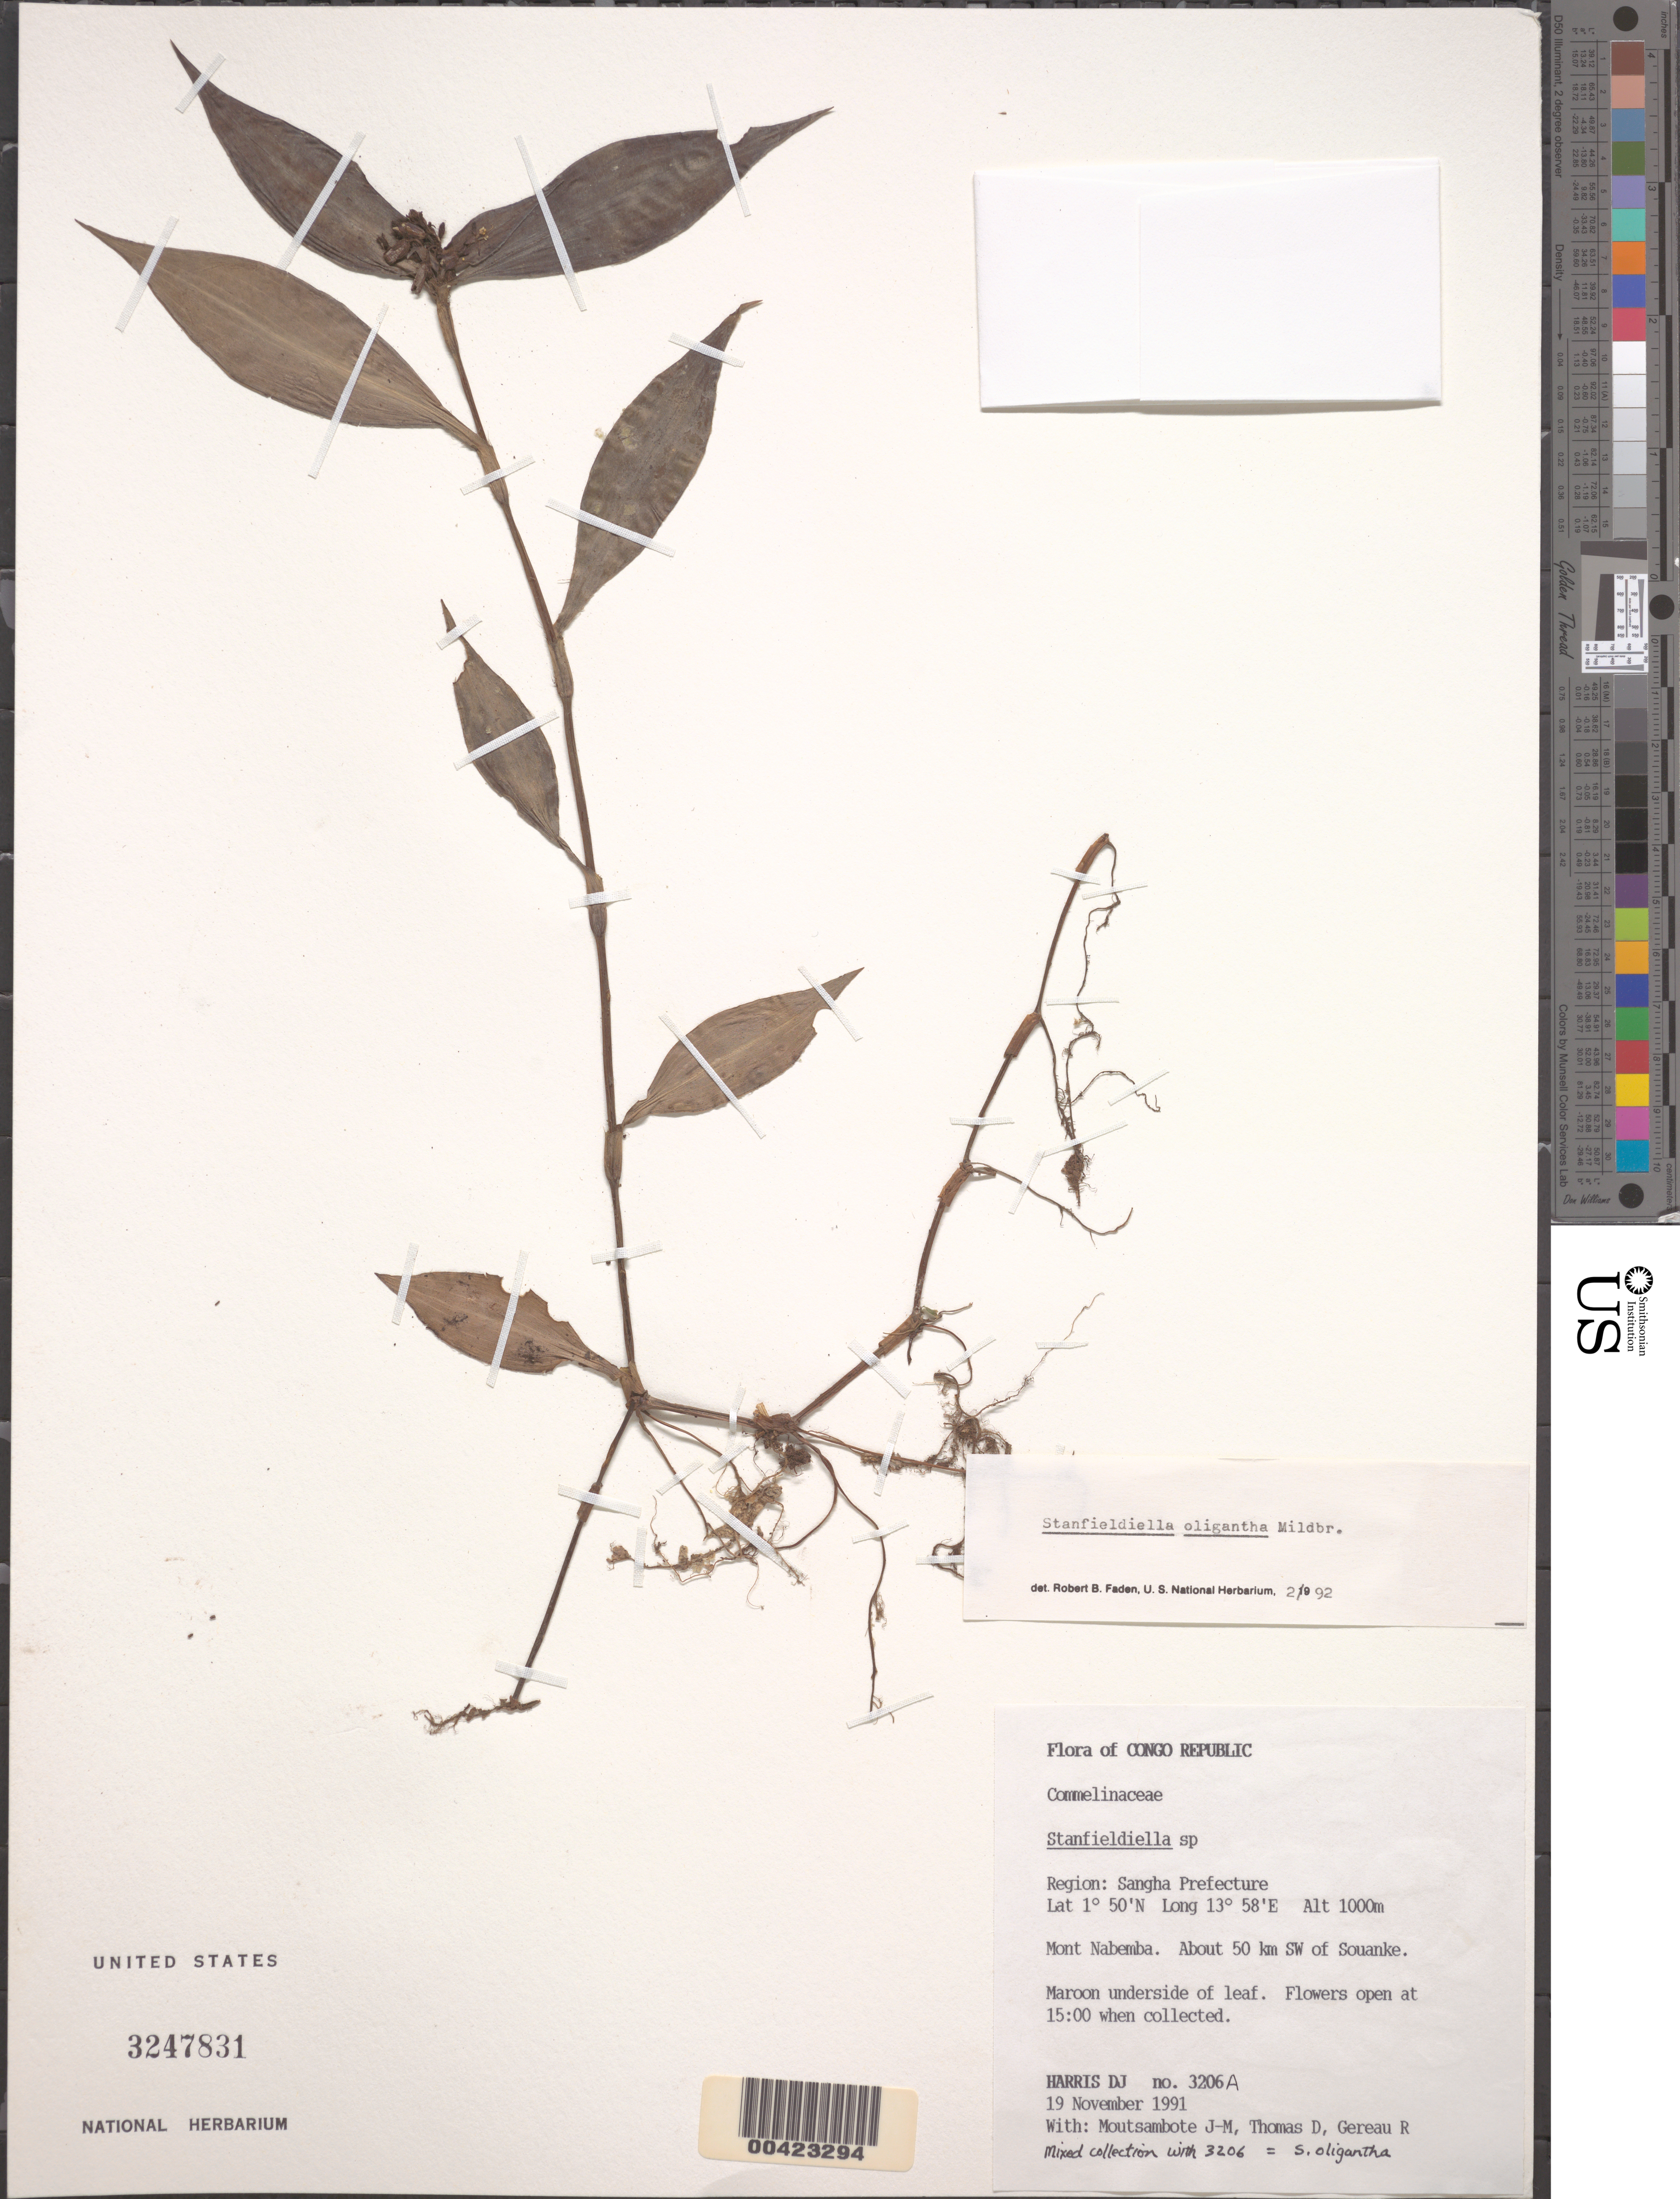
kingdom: Plantae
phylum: Tracheophyta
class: Liliopsida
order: Commelinales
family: Commelinaceae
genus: Stanfieldiella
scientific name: Stanfieldiella oligantha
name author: (Mildbr.) Brenan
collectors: J. Moutsambote, D. Thomas & R. E. Gereau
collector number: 3206a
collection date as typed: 19 Nov 1991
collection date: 1991-11-19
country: Congo, Republic of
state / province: Sangha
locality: SW of Souanke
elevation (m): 1000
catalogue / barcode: US 3247831